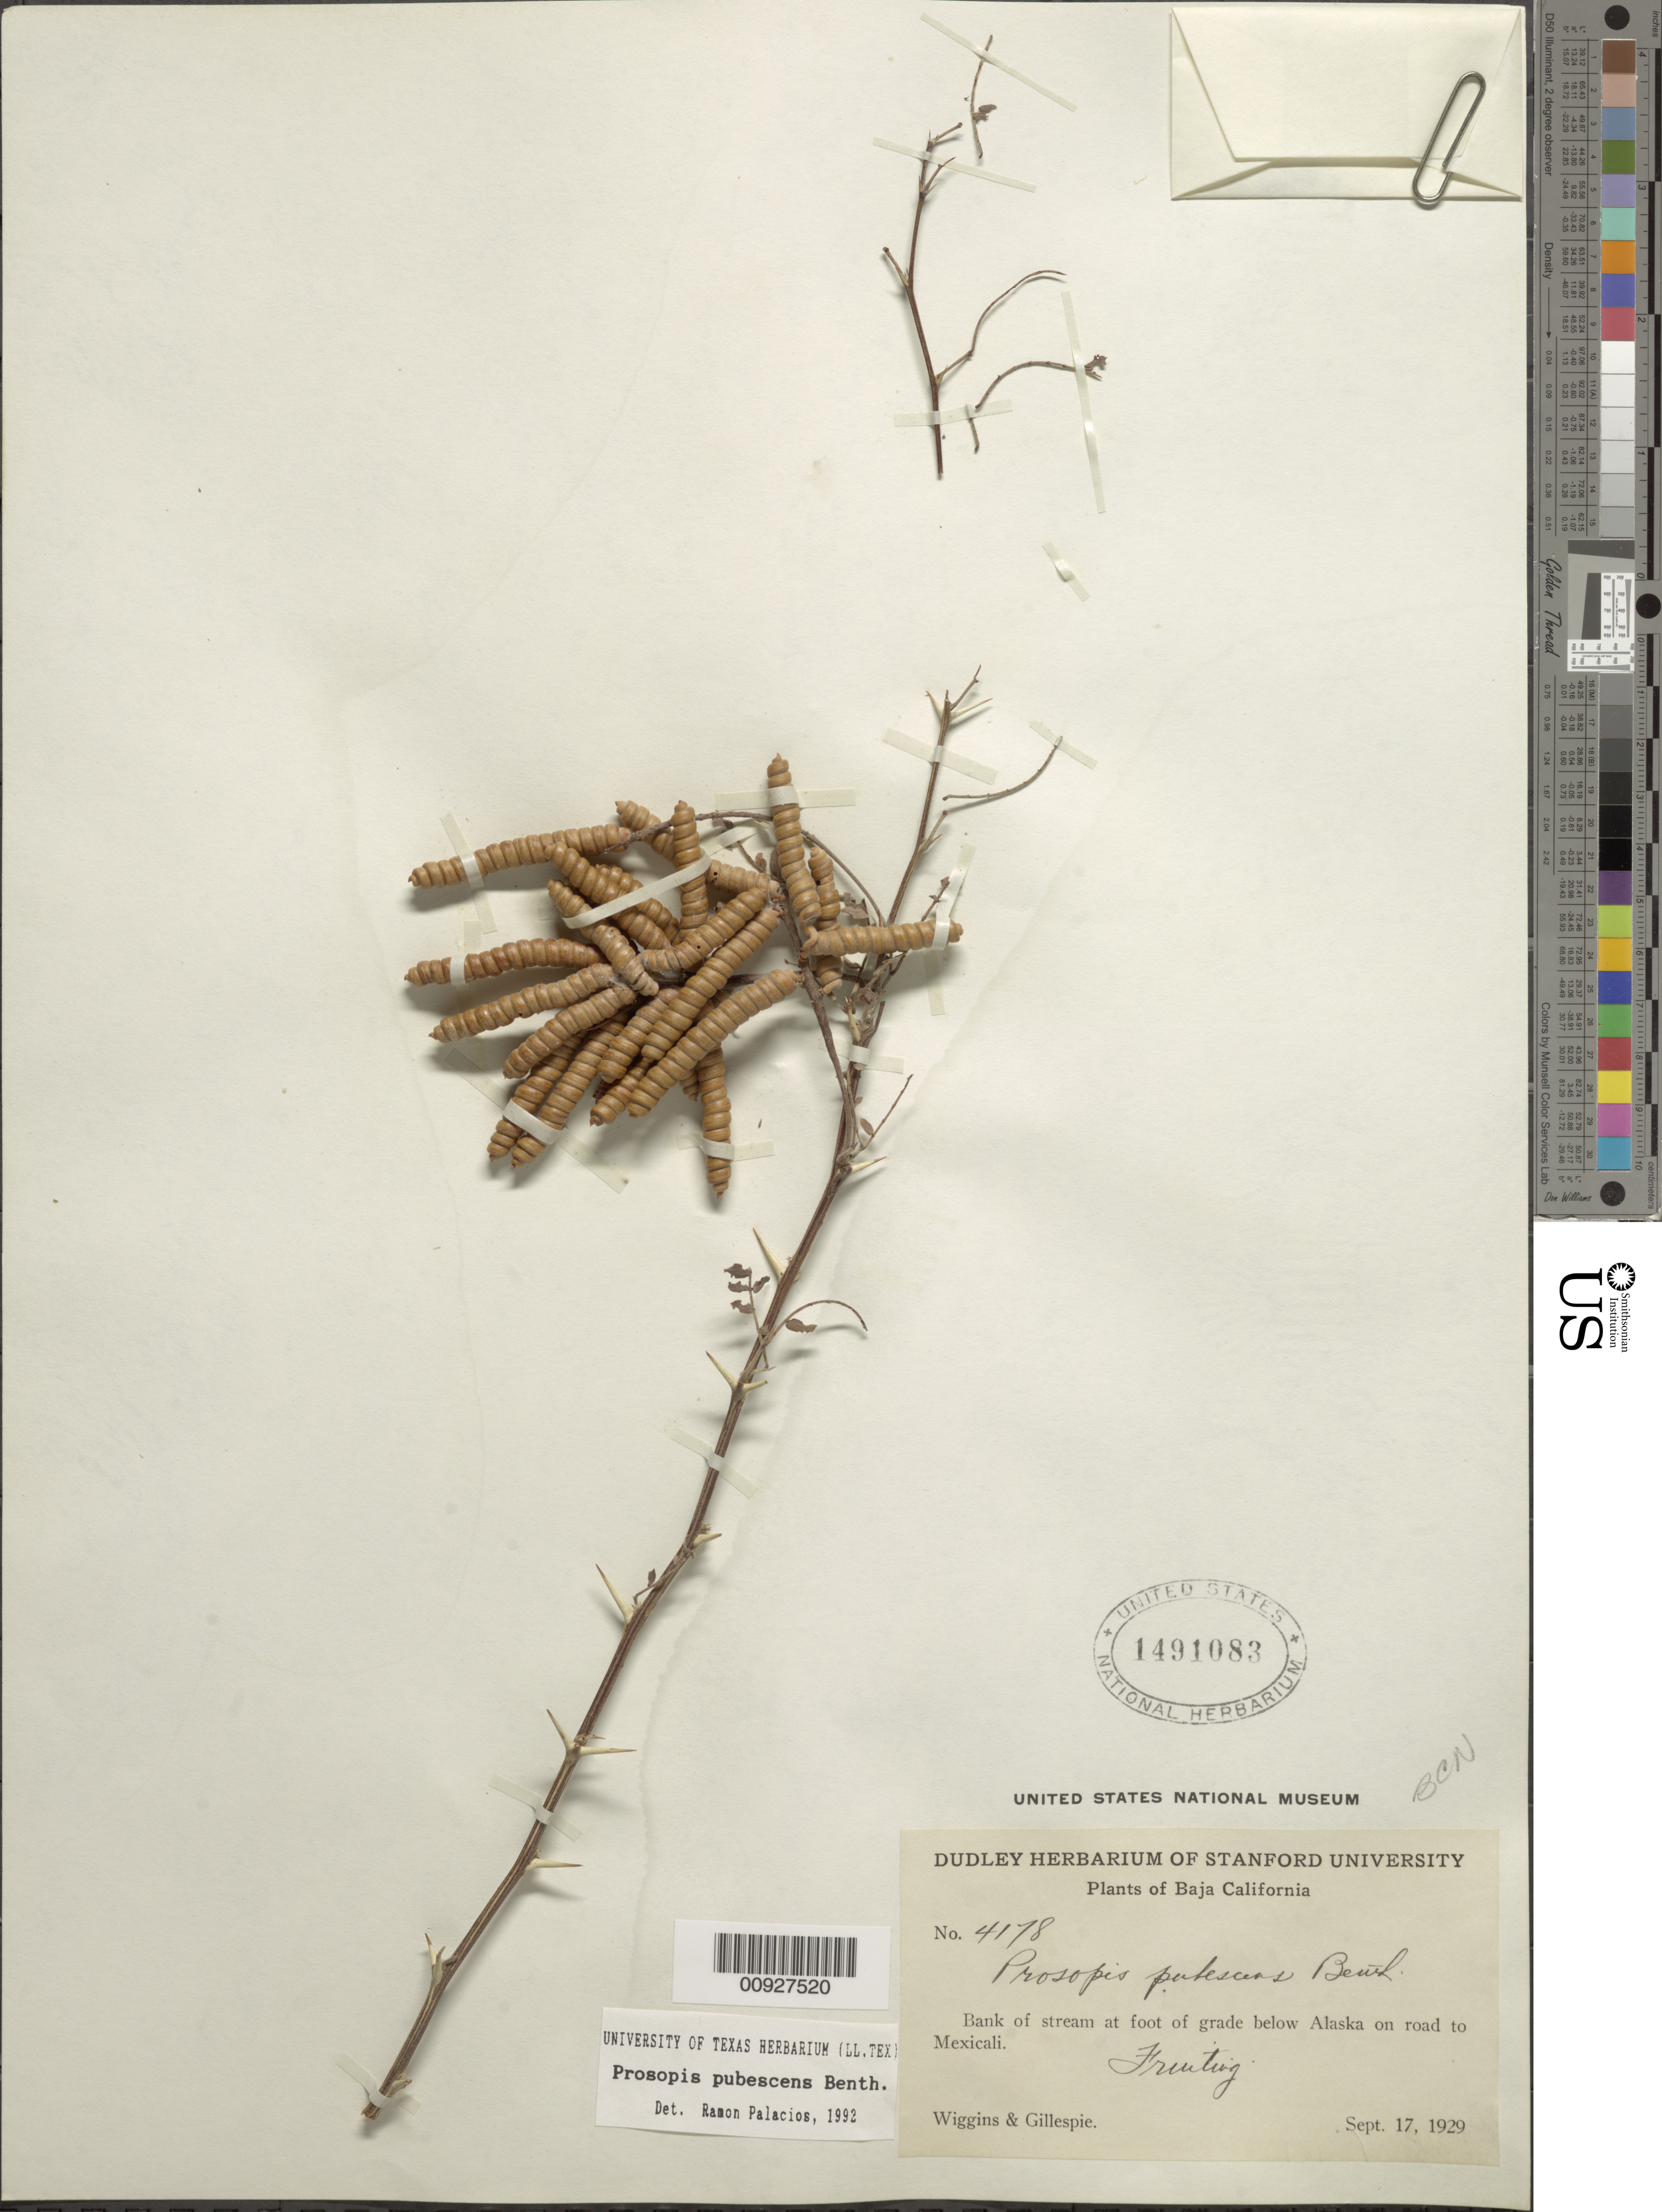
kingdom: Plantae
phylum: Tracheophyta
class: Magnoliopsida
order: Fabales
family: Fabaceae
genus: Strombocarpa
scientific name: Strombocarpa pubescens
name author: (Benth.) A. Gray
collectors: -- Wiggins & -- Gillespie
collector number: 4178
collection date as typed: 17 Sep 1929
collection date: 1929-09-17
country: Mexico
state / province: Baja California Norte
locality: Below Alaska on road to Mexicalli. Baja California.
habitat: Bank of stream at foot of grade.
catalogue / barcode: US 1491083